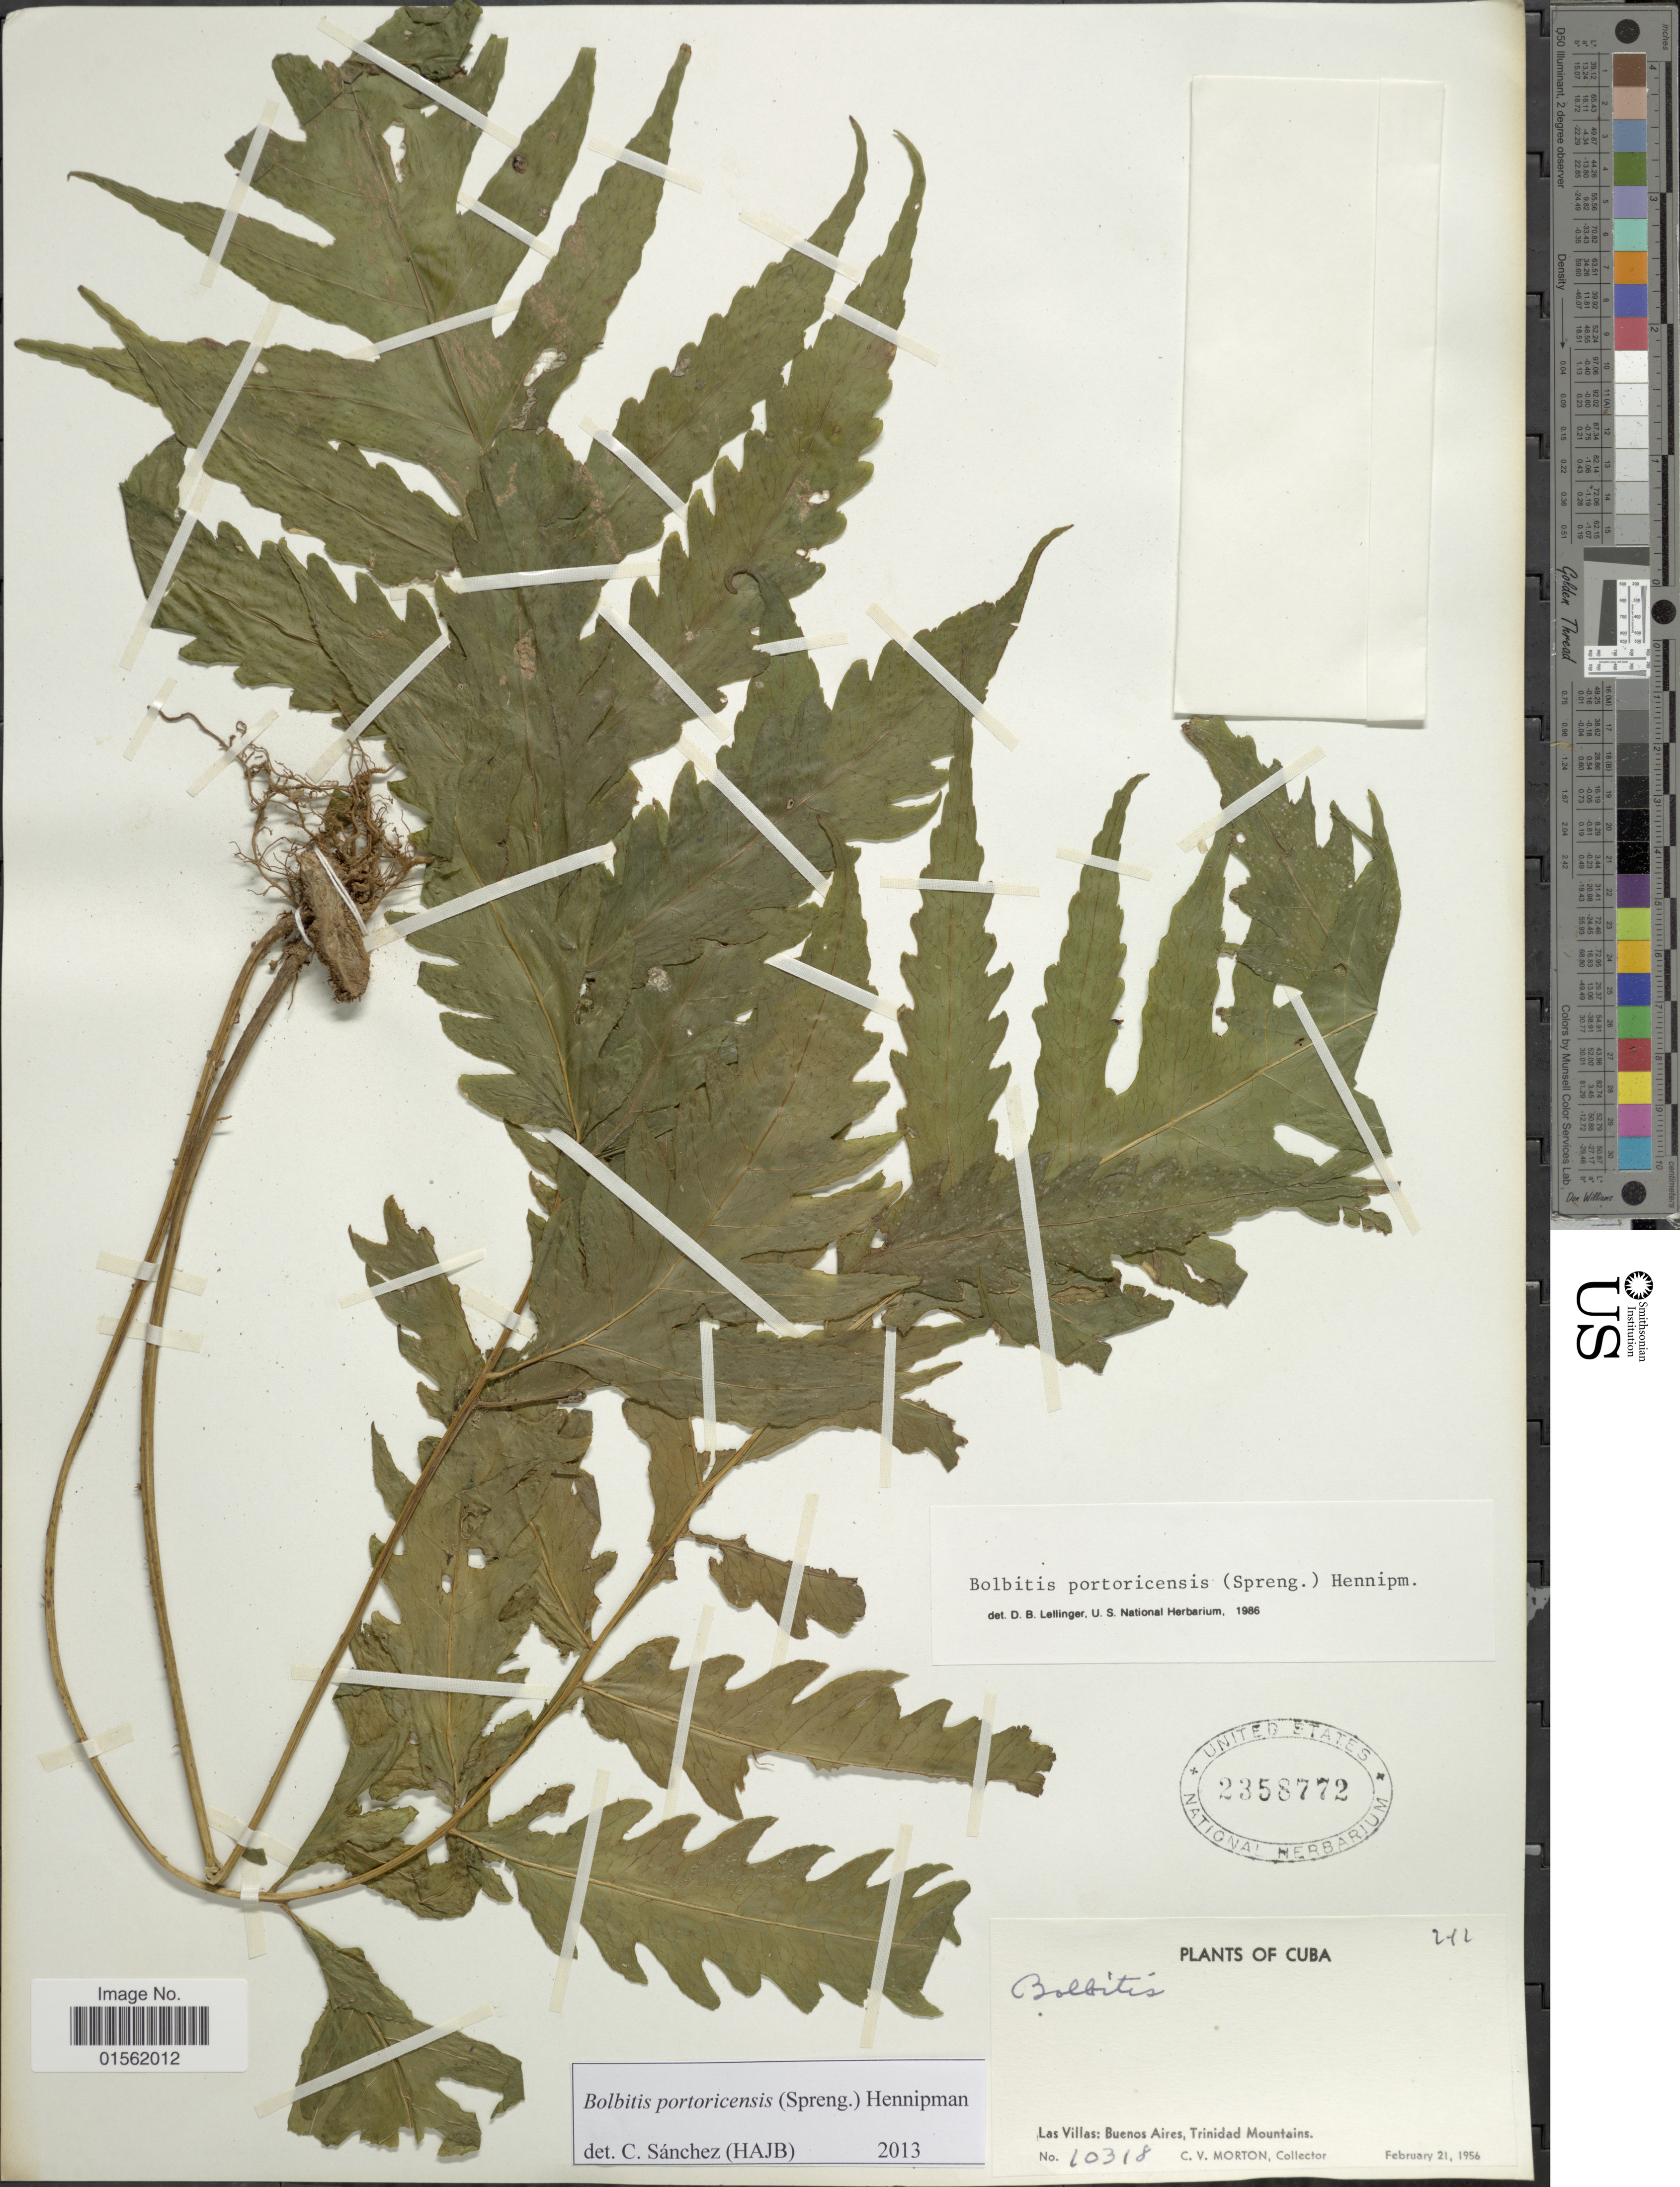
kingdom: Plantae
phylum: Tracheophyta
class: Polypodiopsida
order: Polypodiales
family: Dryopteridaceae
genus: Bolbitis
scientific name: Bolbitis portoricensis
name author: (Spreng.) Hennipman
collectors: C. V. Morton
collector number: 10318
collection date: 1956-02-21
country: Cuba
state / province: Las Villas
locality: Buenos Aires, Trinidad Mountains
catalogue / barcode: US 2358772